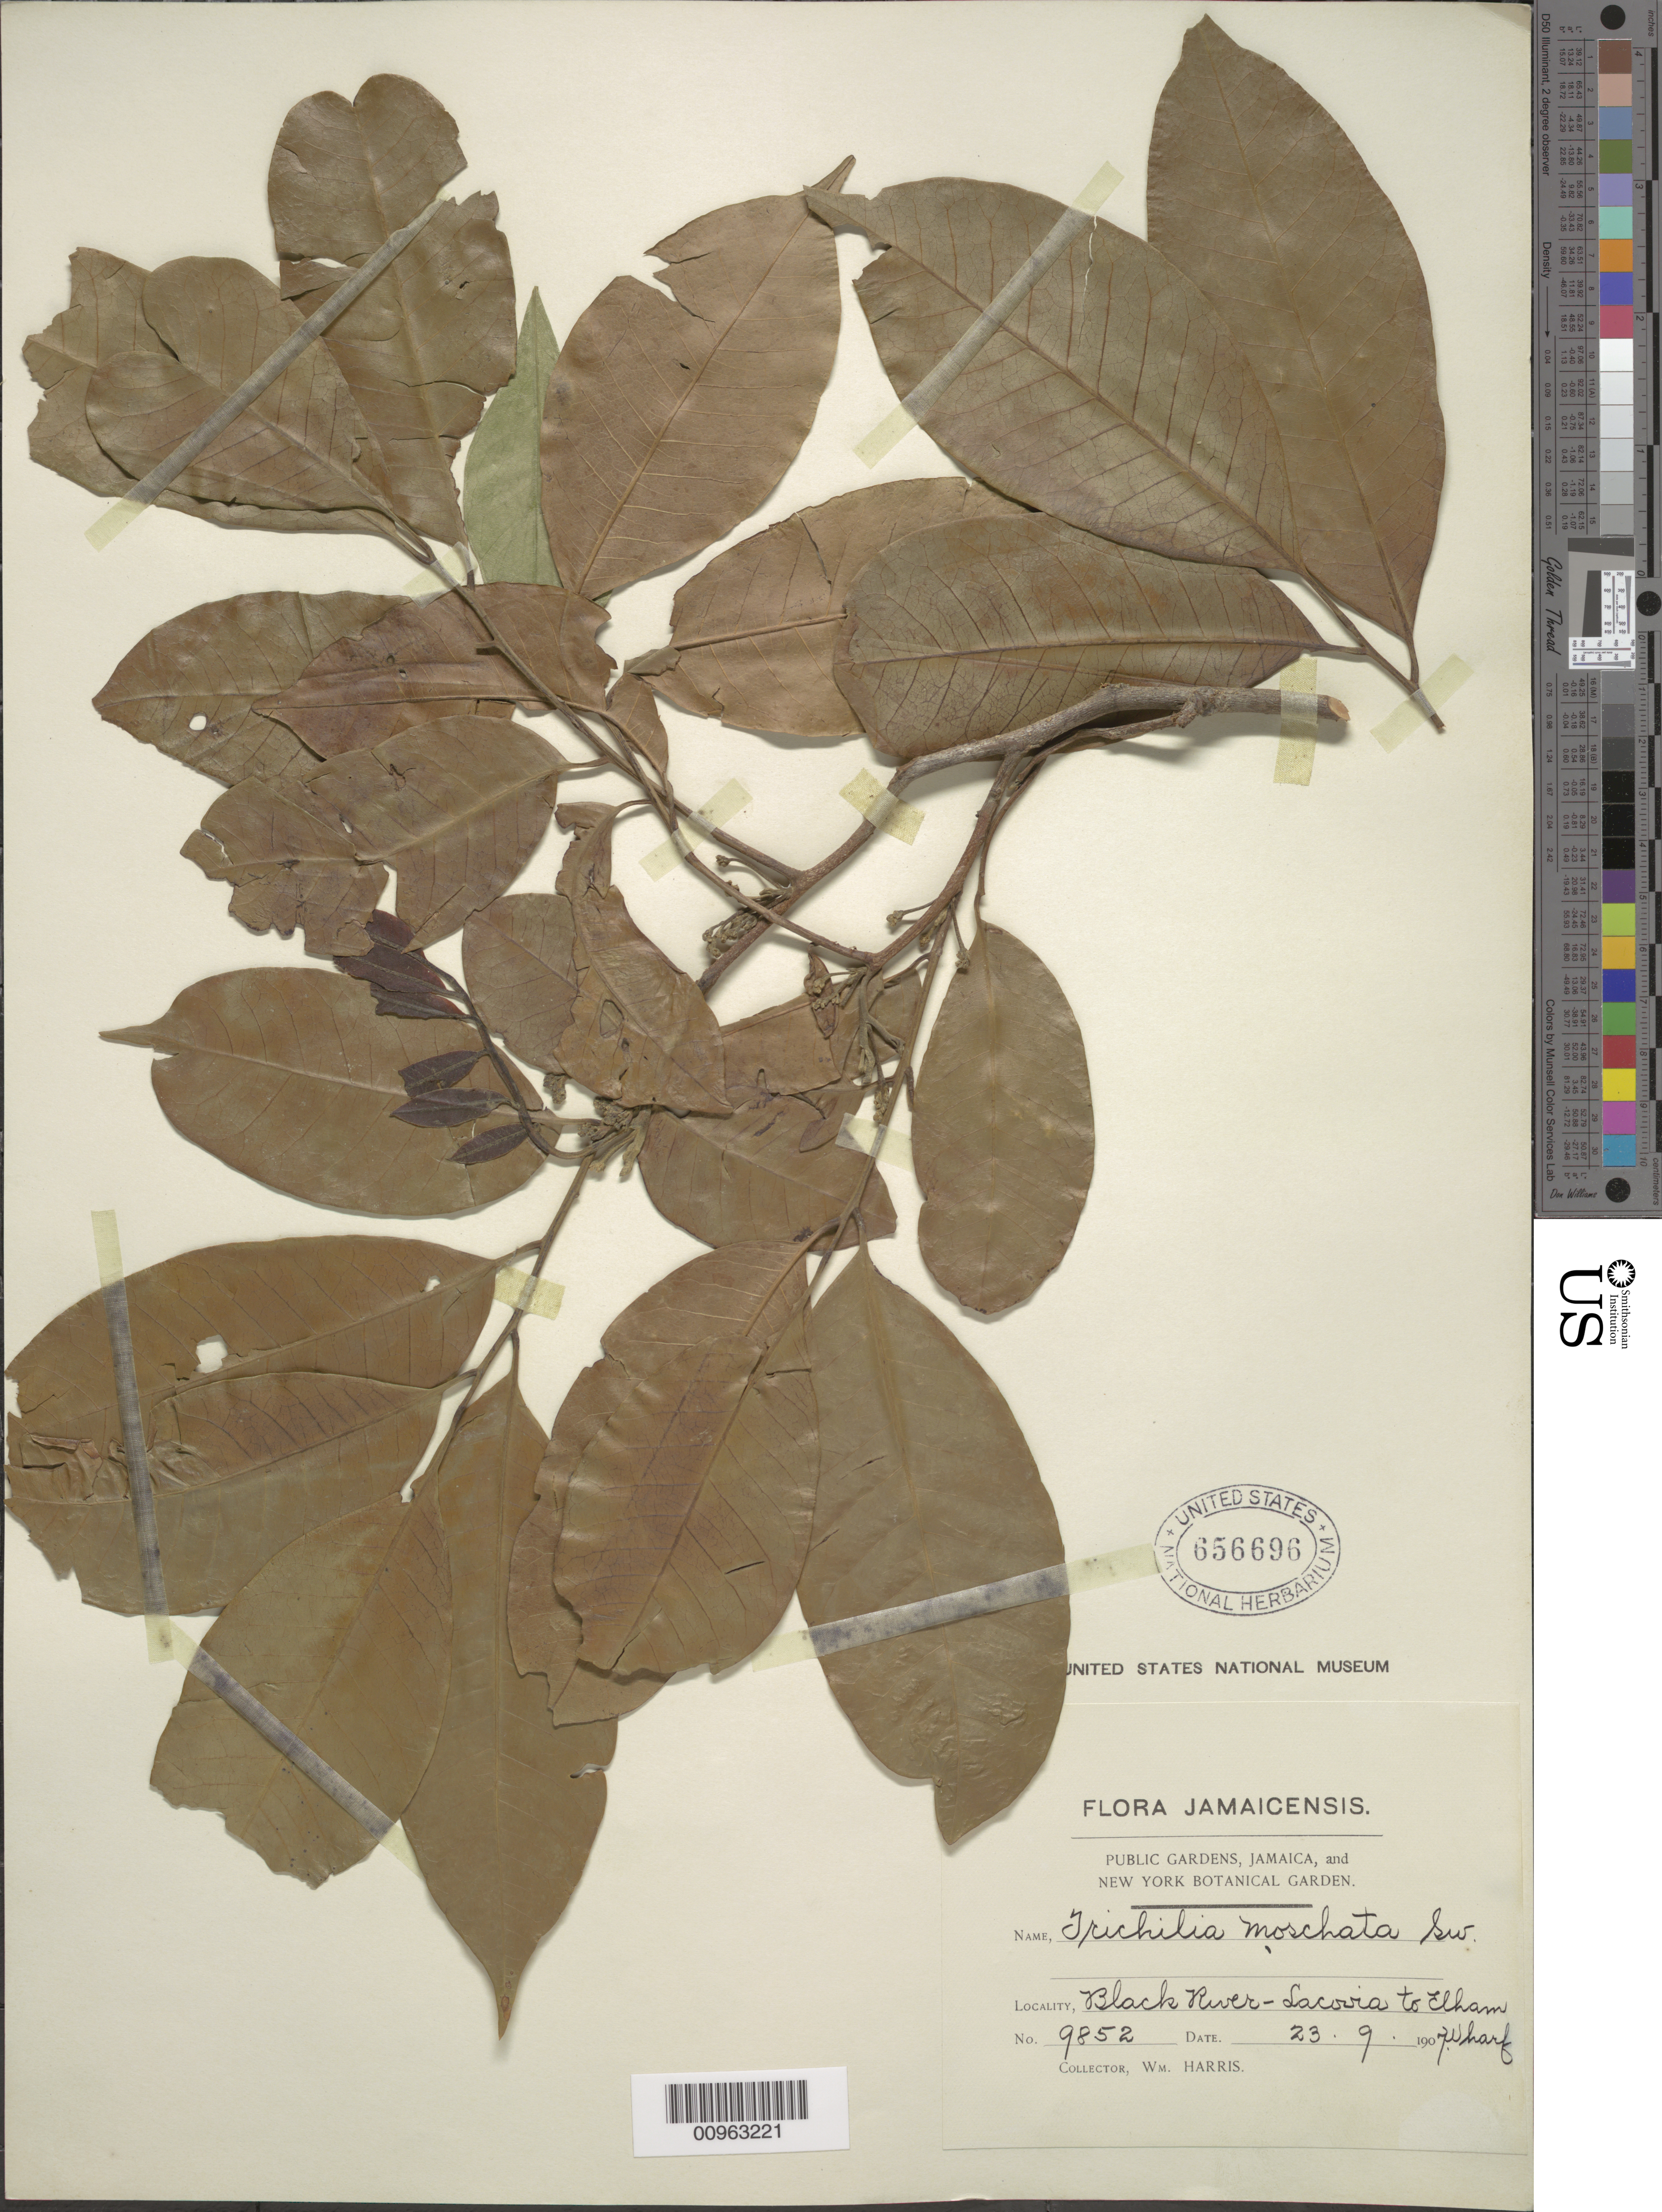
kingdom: Plantae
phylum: Tracheophyta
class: Magnoliopsida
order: Sapindales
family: Meliaceae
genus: Trichilia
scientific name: Trichilia moschata subsp. moschata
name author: Sw.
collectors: W. H. Harris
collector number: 9852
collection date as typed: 23 Sep 1907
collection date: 1907-09-23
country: Jamaica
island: Jamaica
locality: Black River - Lacovia to Elham Wharf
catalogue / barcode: US 656696